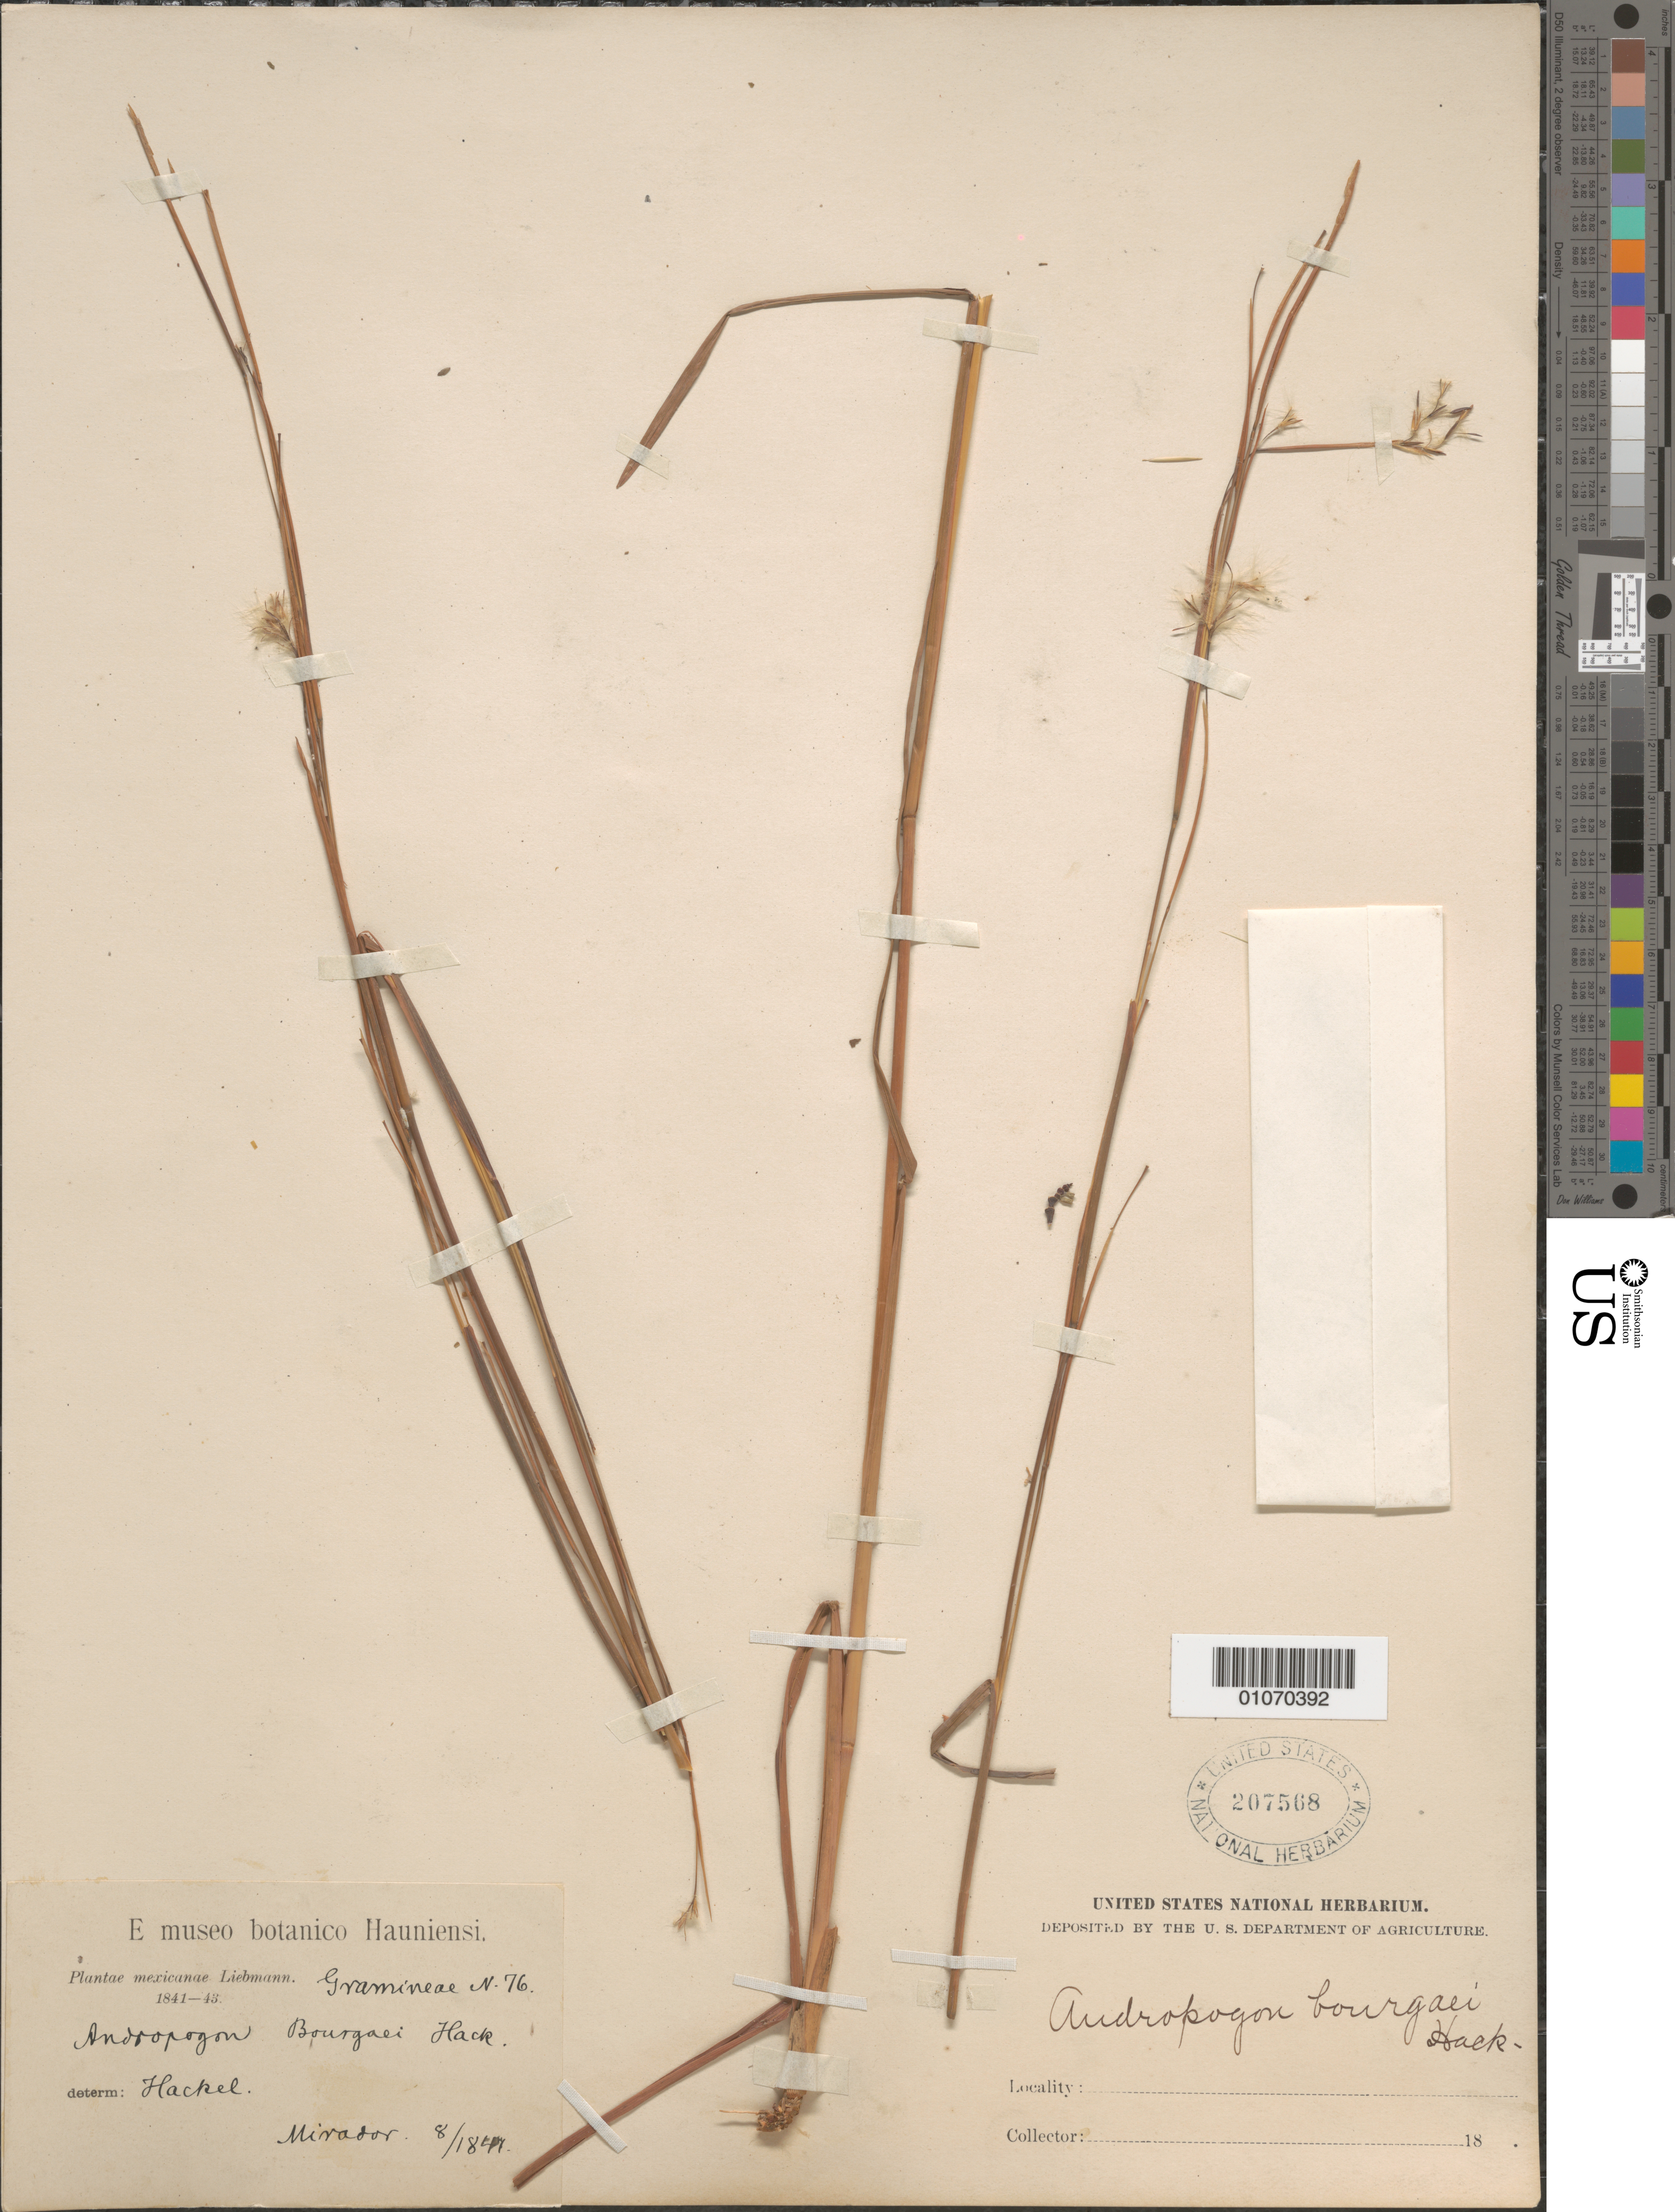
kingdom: Plantae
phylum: Tracheophyta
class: Liliopsida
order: Poales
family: Poaceae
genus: Andropogon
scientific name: Andropogon bourgaei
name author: Hack.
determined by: Hackel, J.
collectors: Mirador, --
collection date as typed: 1841 to -- --- 1843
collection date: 1841/1843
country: Mexico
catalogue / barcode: US 207568